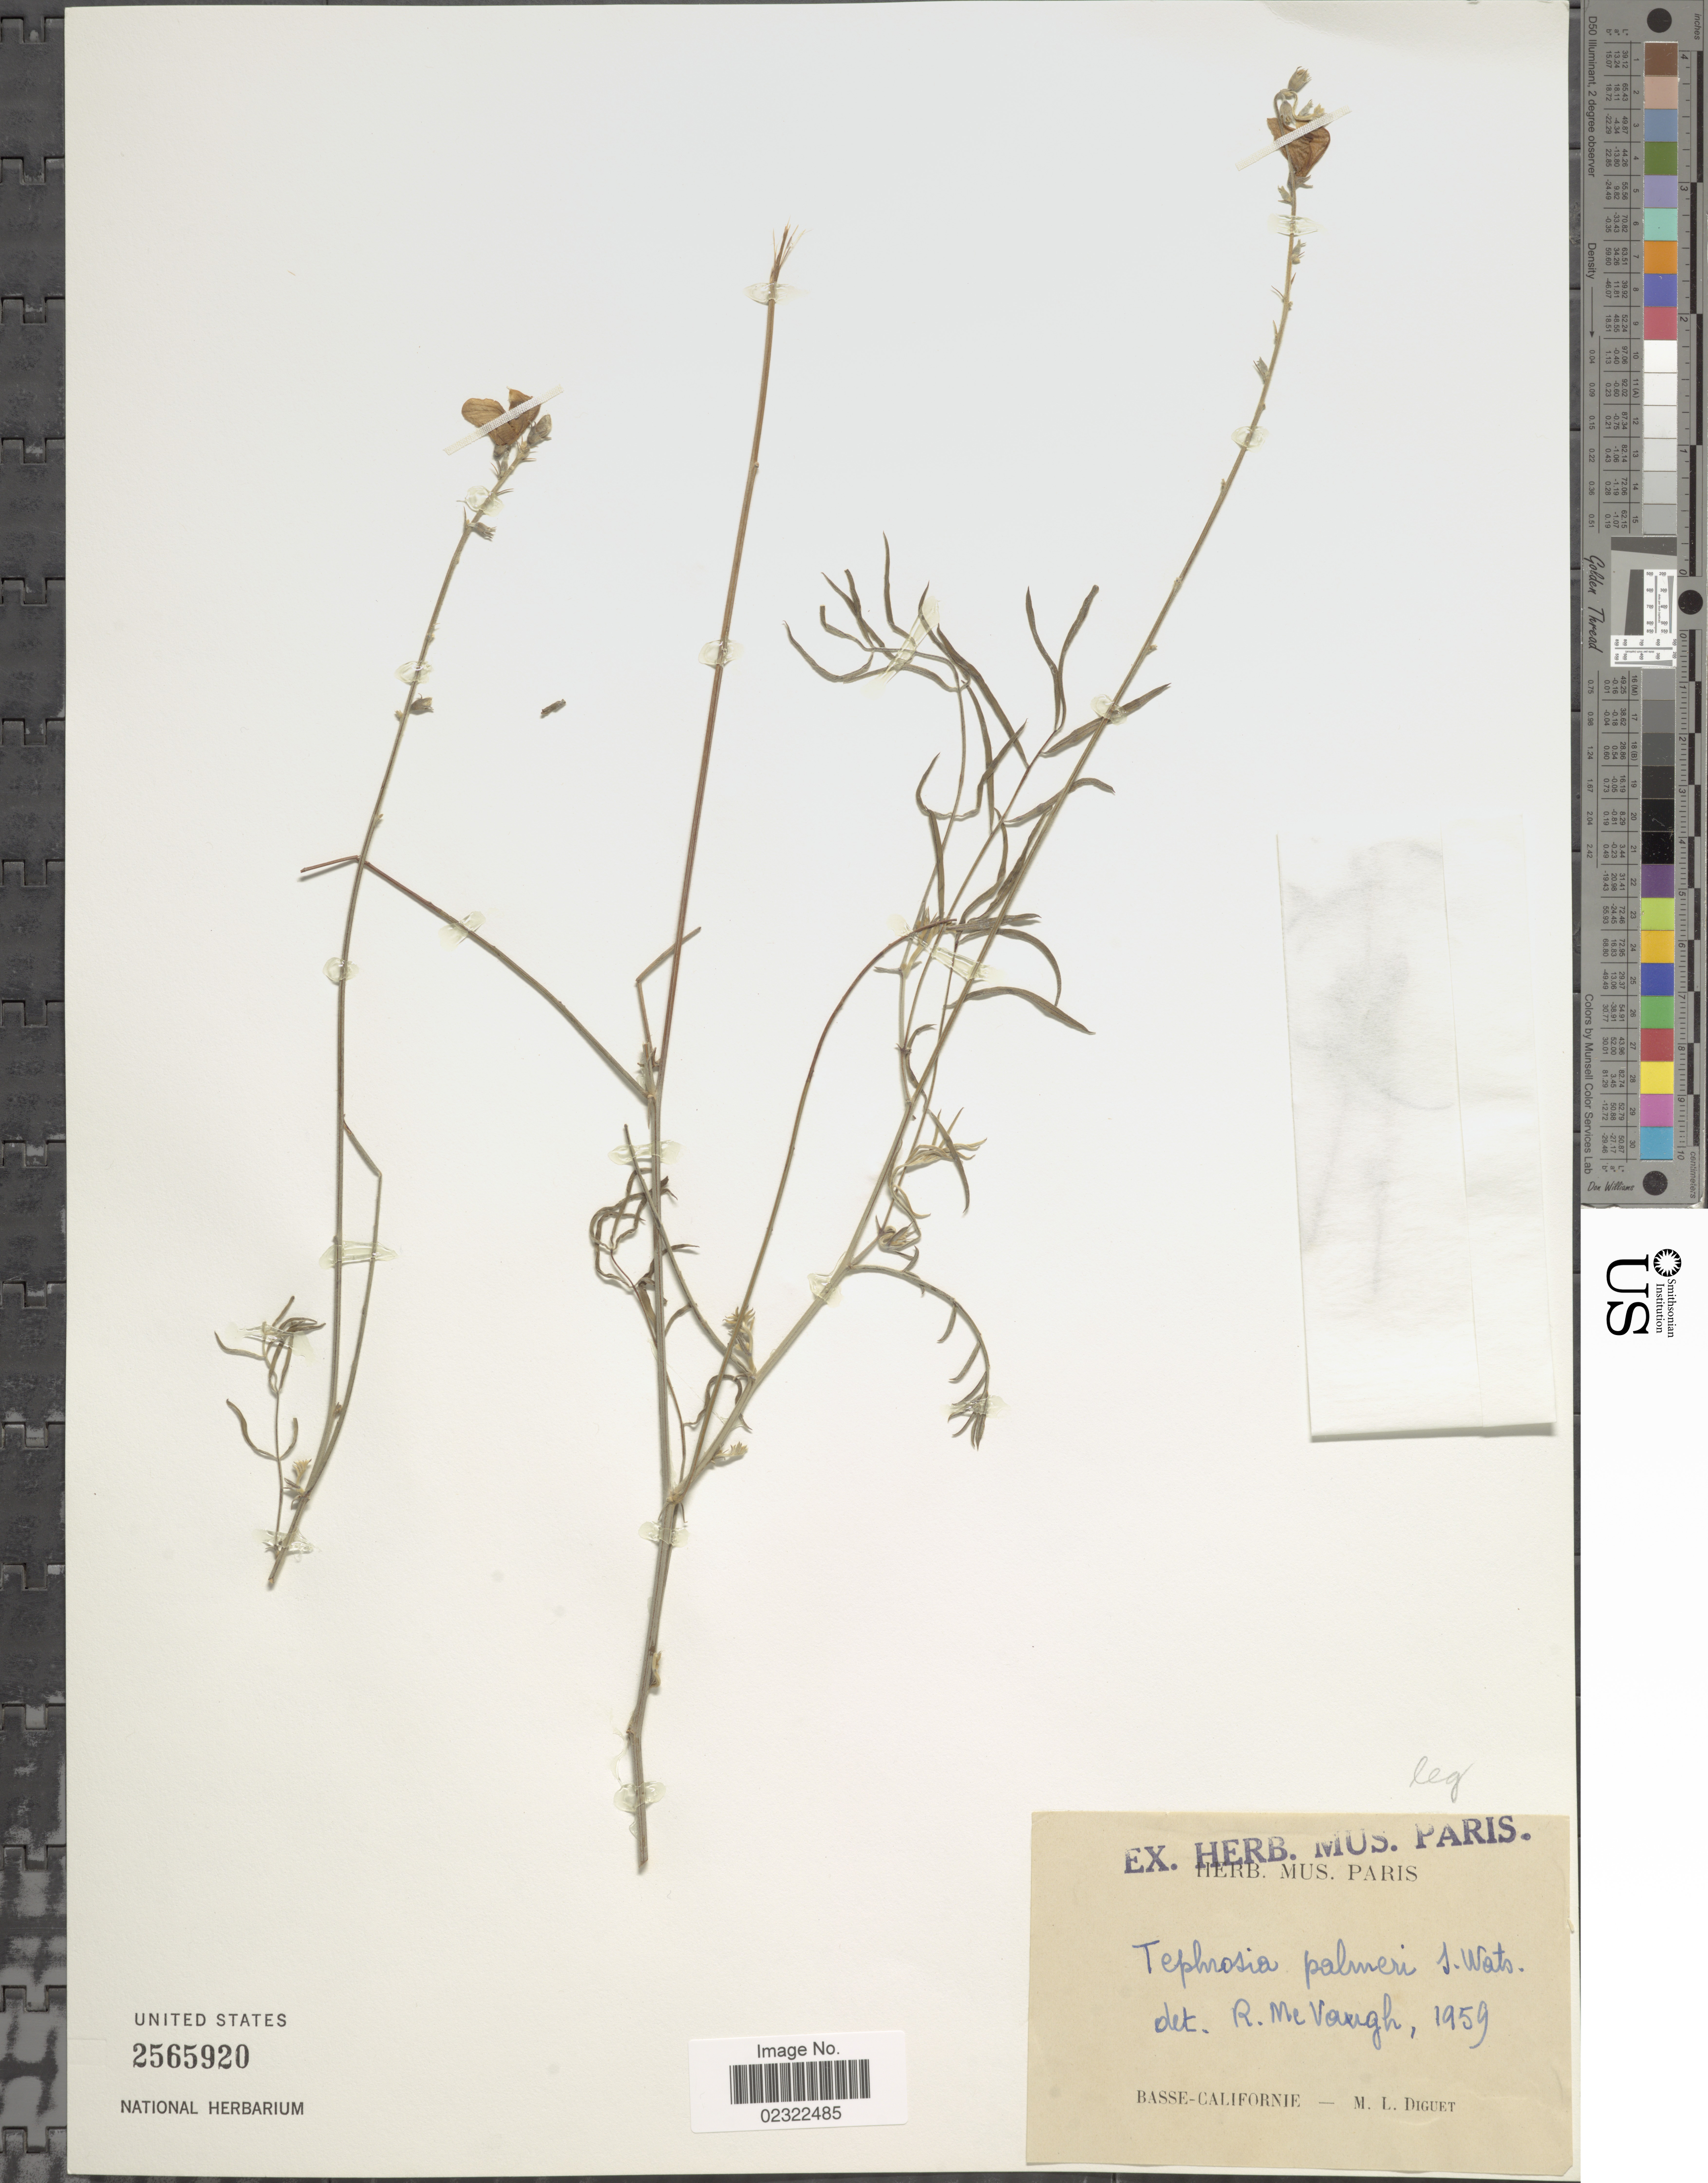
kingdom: Plantae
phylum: Tracheophyta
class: Magnoliopsida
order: Fabales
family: Fabaceae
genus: Tephrosia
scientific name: Tephrosia palmeri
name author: S. Watson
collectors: M. L. Diguet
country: Mexico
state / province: Baja California Norte / Baja California Sur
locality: Basse-Californie.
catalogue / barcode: US 2565920